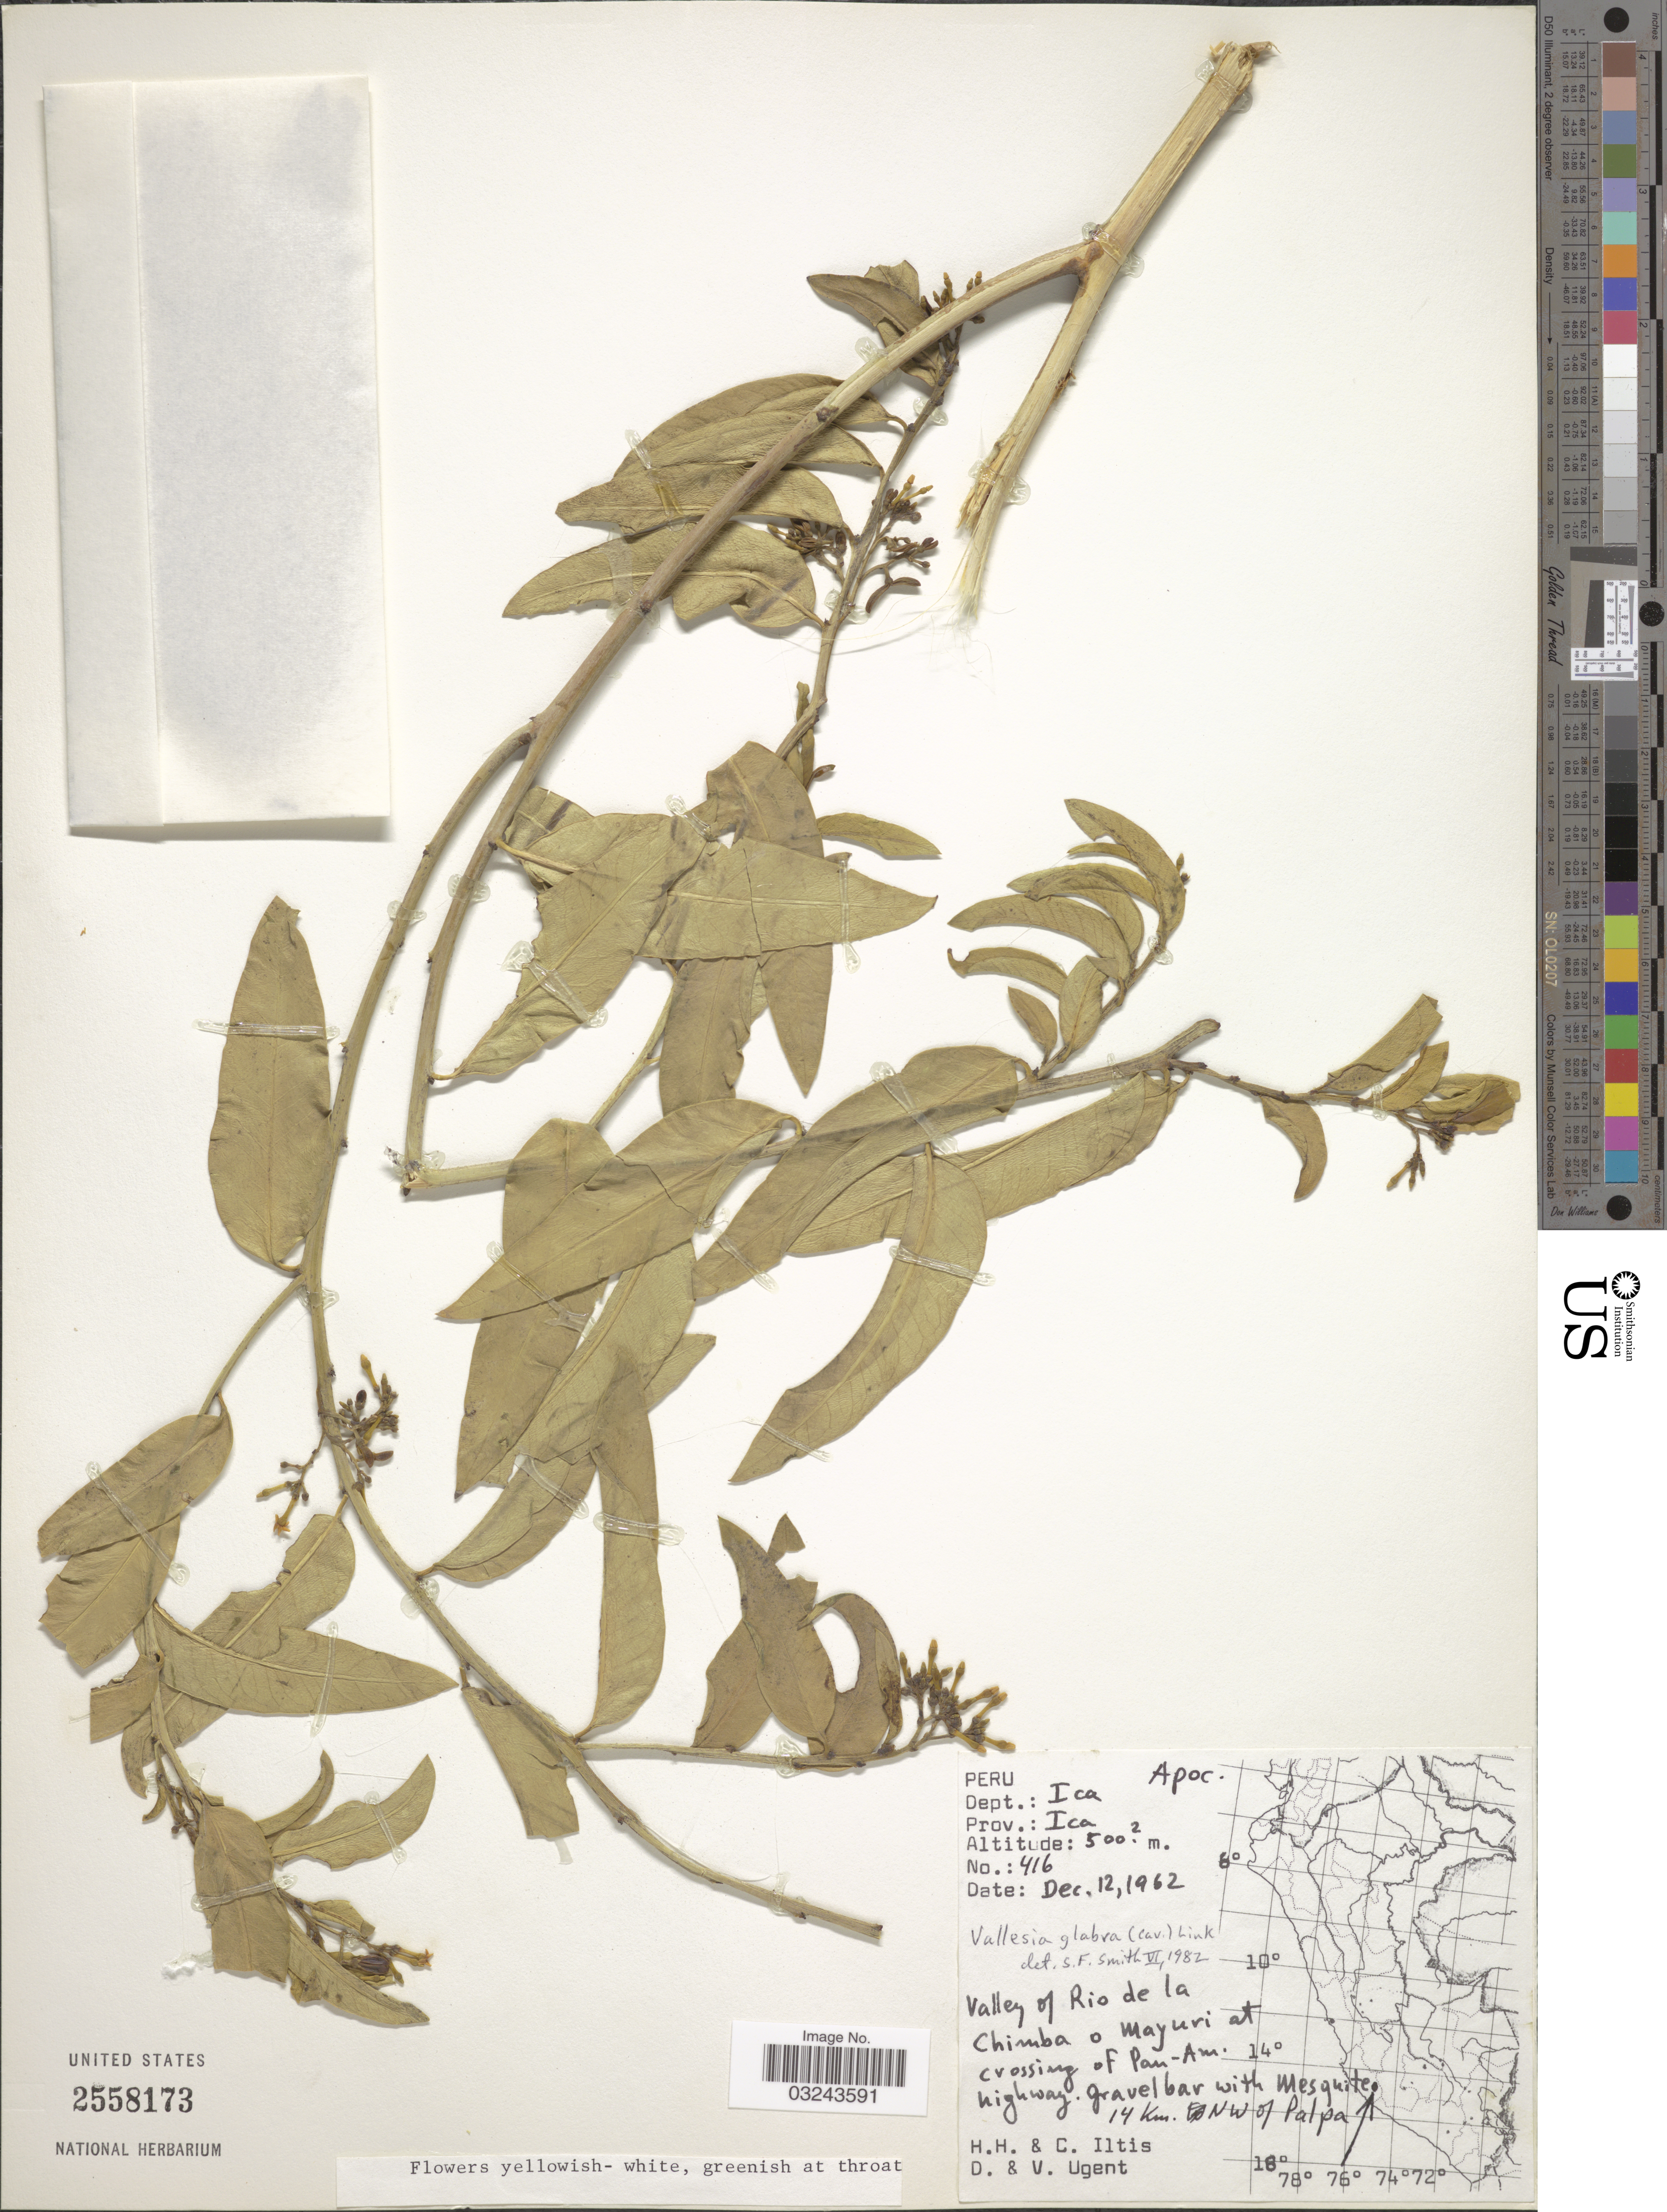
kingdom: Plantae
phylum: Tracheophyta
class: Magnoliopsida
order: Gentianales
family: Apocynaceae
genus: Vallesia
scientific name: Vallesia glabra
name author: (Cav.) Link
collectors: H. H. Iltis, C. G. Iltis, D. Ugent & V. Ugent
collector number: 416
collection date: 1962-12-12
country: Peru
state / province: Ica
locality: Dept.: Ica, Prov.: Ica, Valley of Rio de la Chimba o Mayuri at crossing of Pan-Am. highway, 14 Km. NW of Palpa.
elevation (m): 500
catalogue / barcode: US 2558173